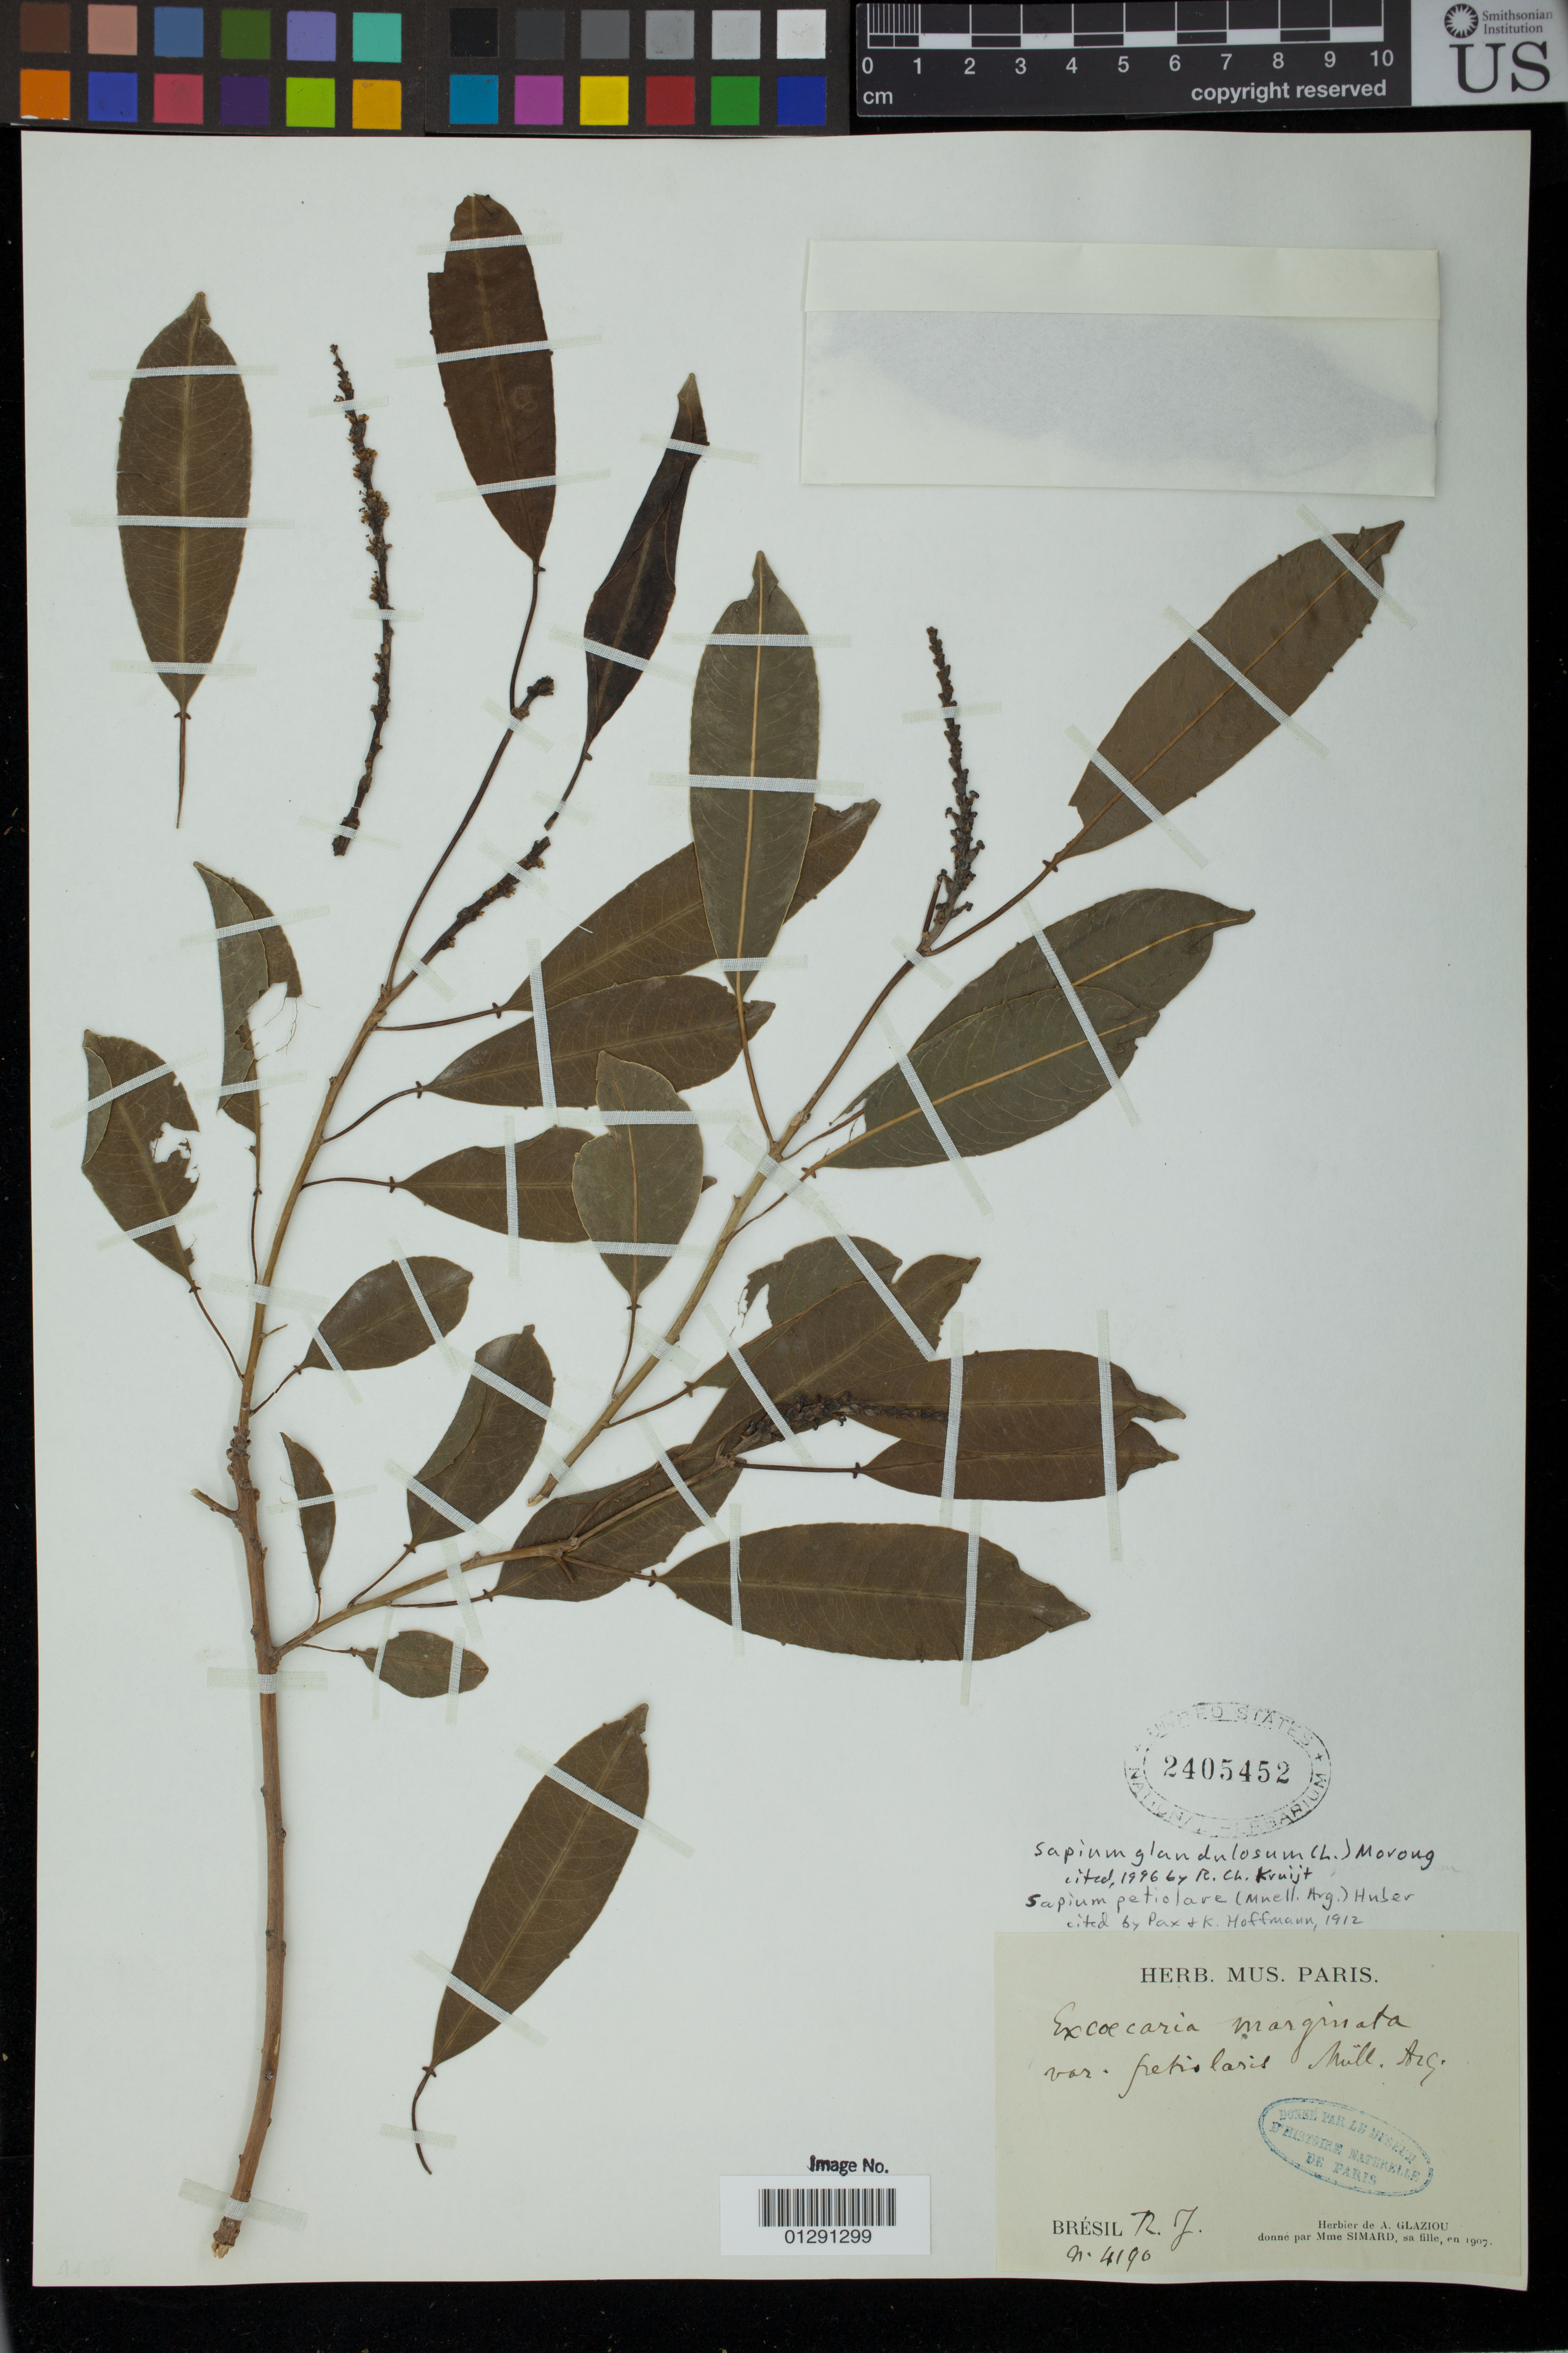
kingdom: Plantae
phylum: Tracheophyta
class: Magnoliopsida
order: Malpighiales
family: Euphorbiaceae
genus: Sapium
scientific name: Sapium glandulatum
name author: (Vell.) Pax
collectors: ex herb. de A. Glaziou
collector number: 4190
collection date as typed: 1907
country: Brazil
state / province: Río de Janeiro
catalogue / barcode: US 2405452